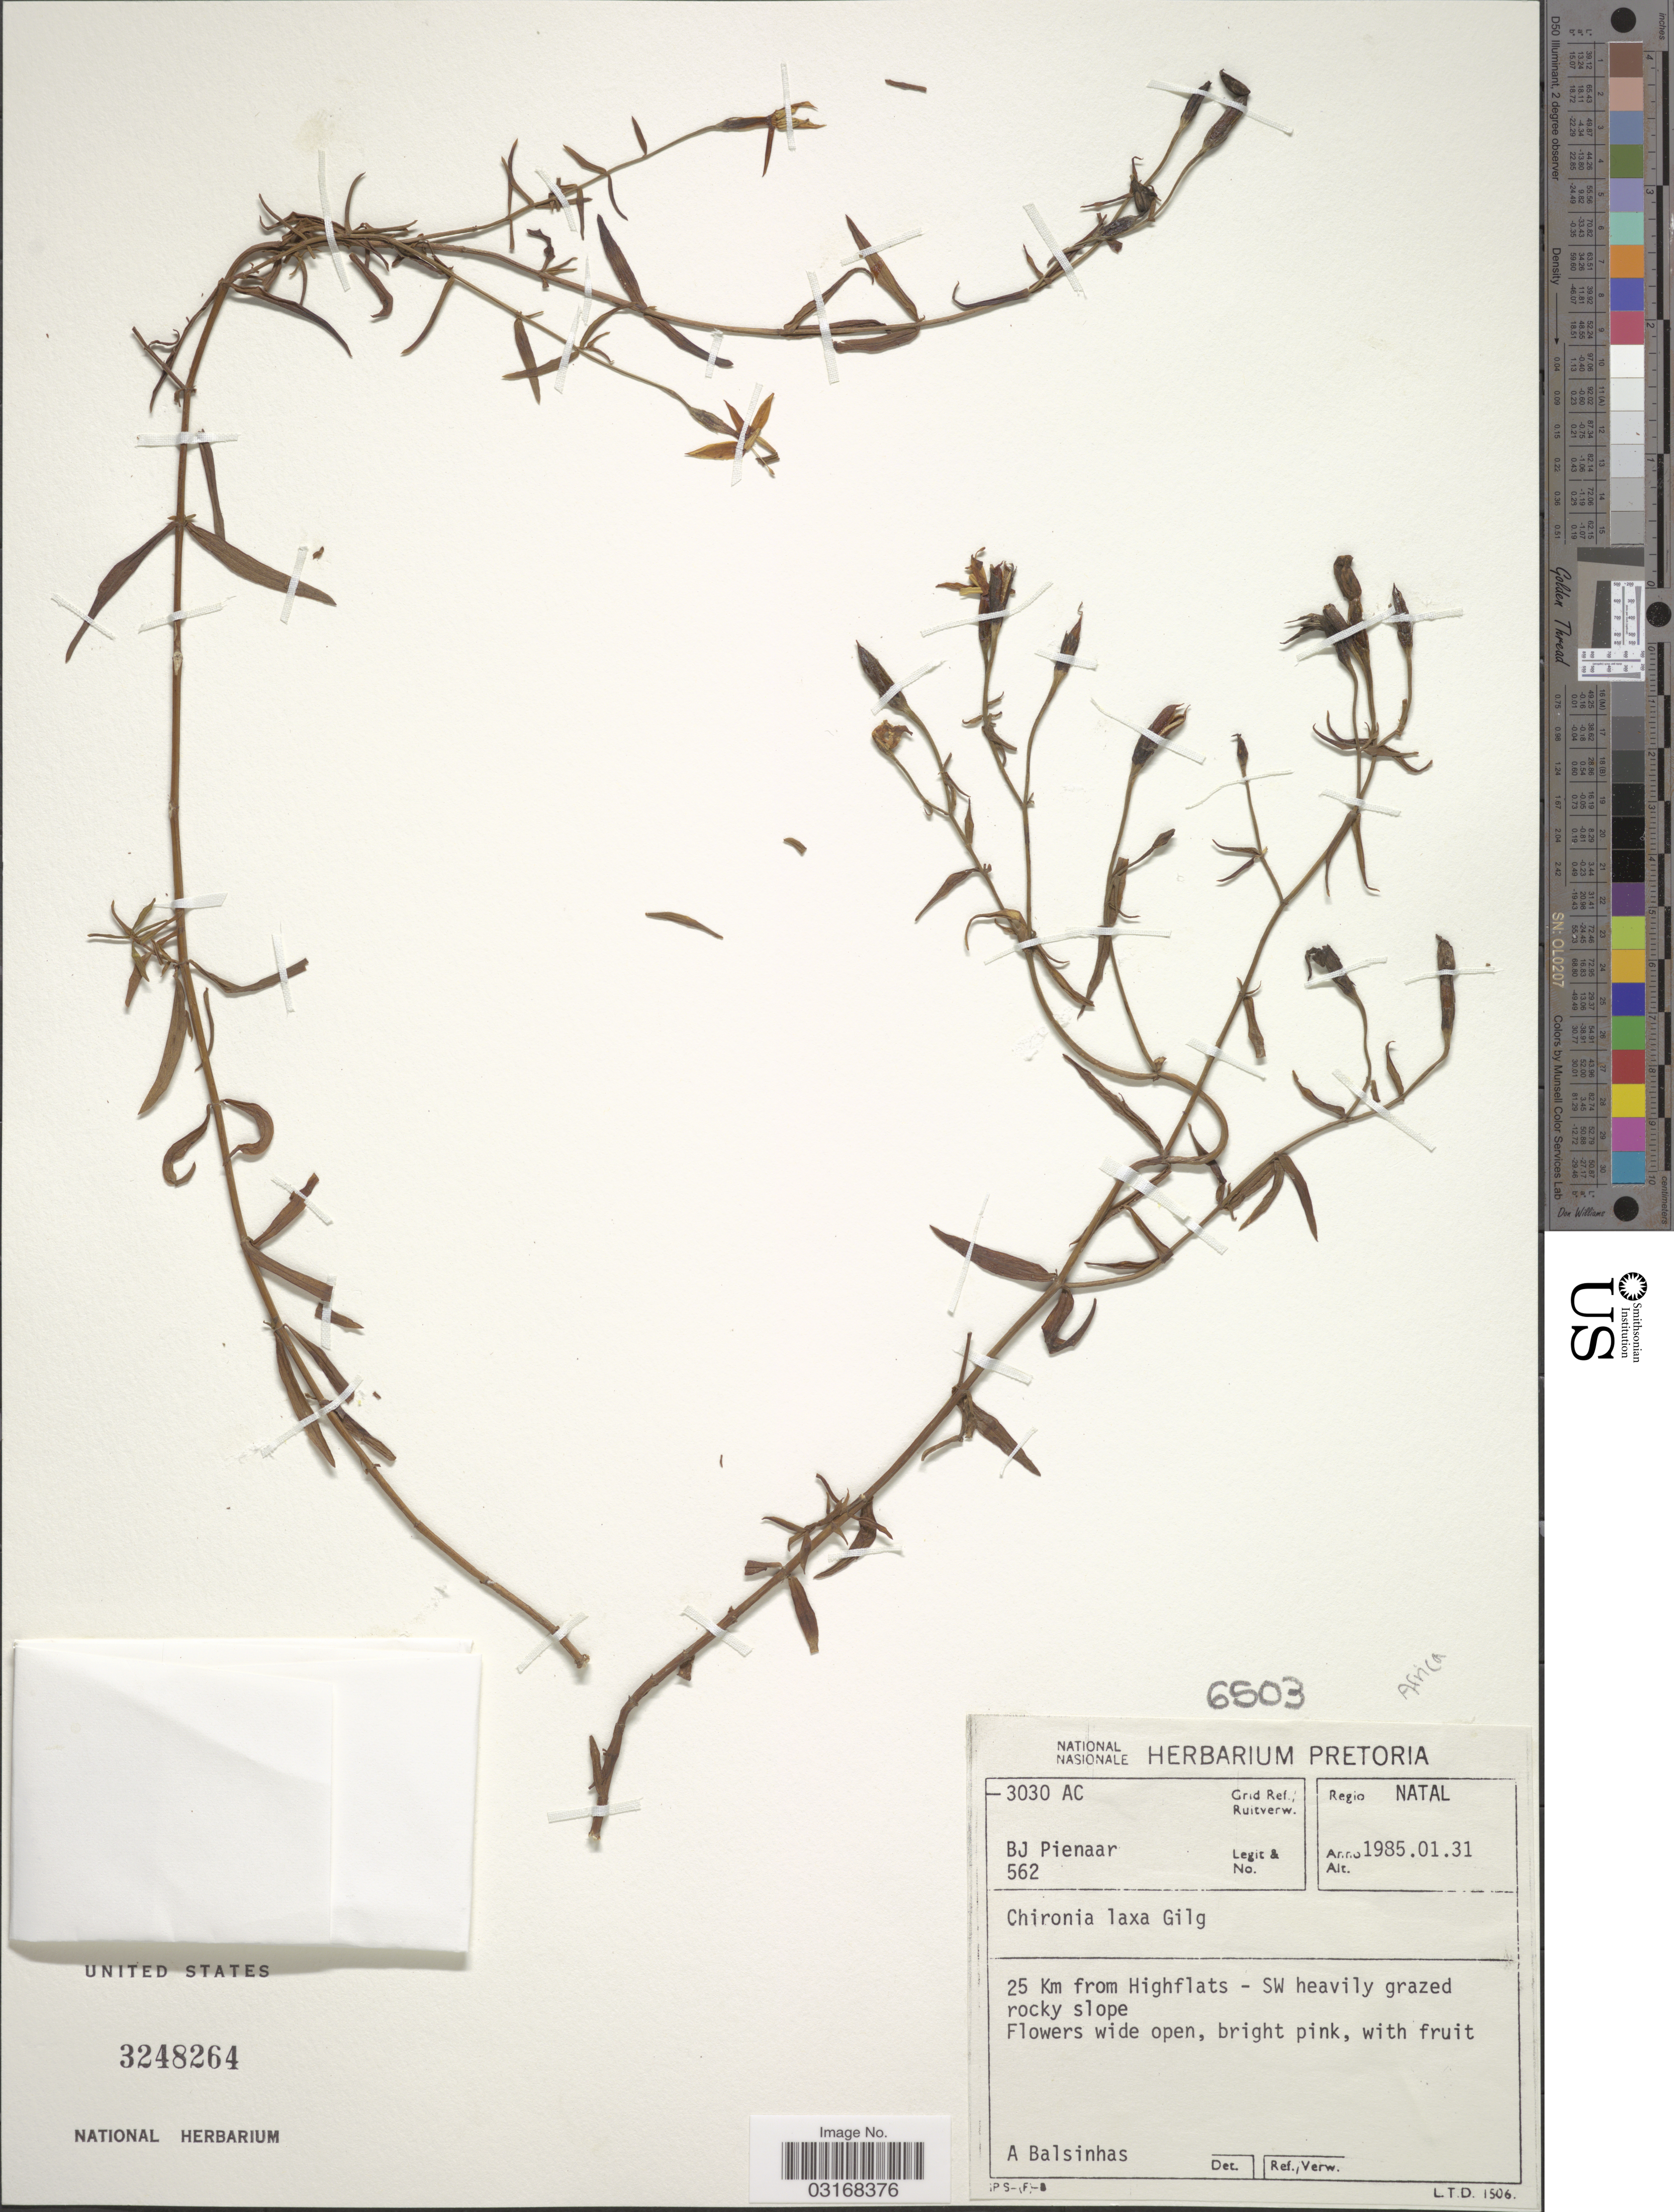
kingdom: Plantae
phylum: Tracheophyta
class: Magnoliopsida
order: Gentianales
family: Gentianaceae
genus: Chironia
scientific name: Chironia laxa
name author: Gilg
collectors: B. Pienaar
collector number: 562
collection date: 1985-01-31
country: South Africa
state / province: KwaZulu-Natal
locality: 3030 AC Grid Ref./ Ruitverw. Regio Natal. 25 Km from Highflats - SW heavily grazed rocky slope.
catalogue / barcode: US 3248264